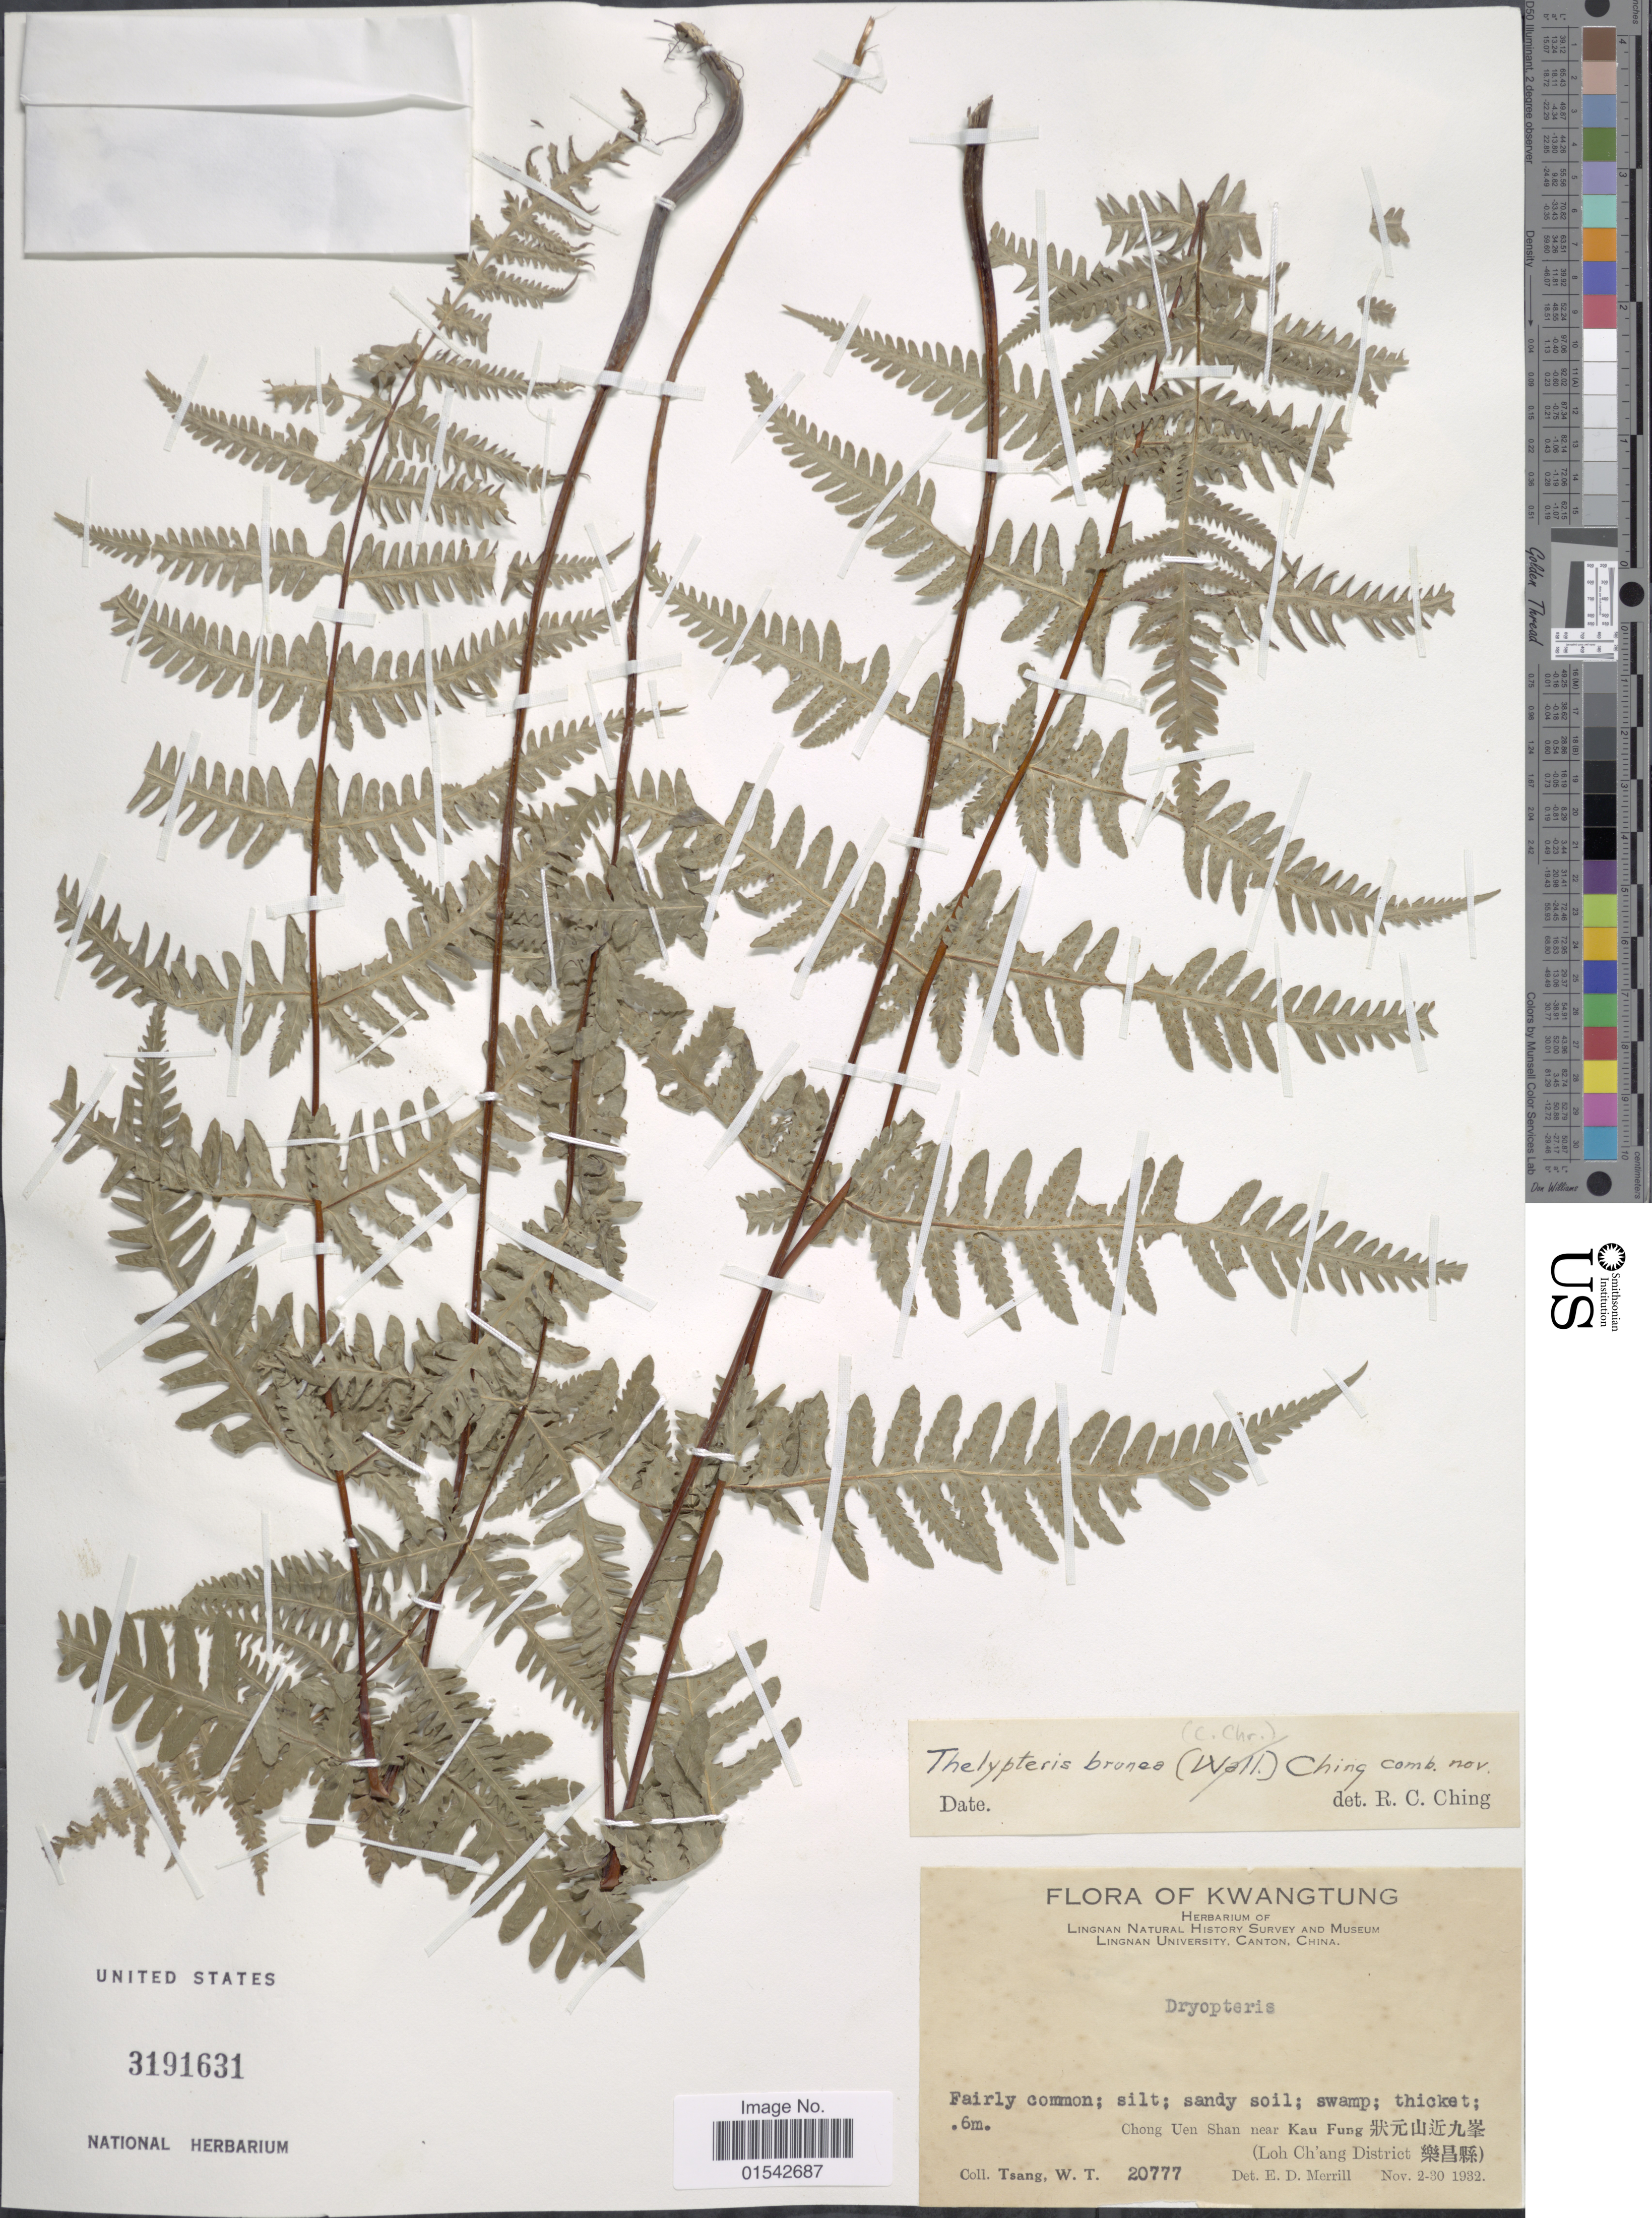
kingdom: Plantae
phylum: Tracheophyta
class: Polypodiopsida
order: Polypodiales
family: Thelypteridaceae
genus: Cyclosorus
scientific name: Cyclosorus sp.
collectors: W. T. Tsang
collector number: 20777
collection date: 1932-11-02/1932-11-30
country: China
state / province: Guangdong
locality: Kwangtung, Chong Uen Shan near Kau Fung, (Loh Ch'ang District)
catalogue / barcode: US 3191631